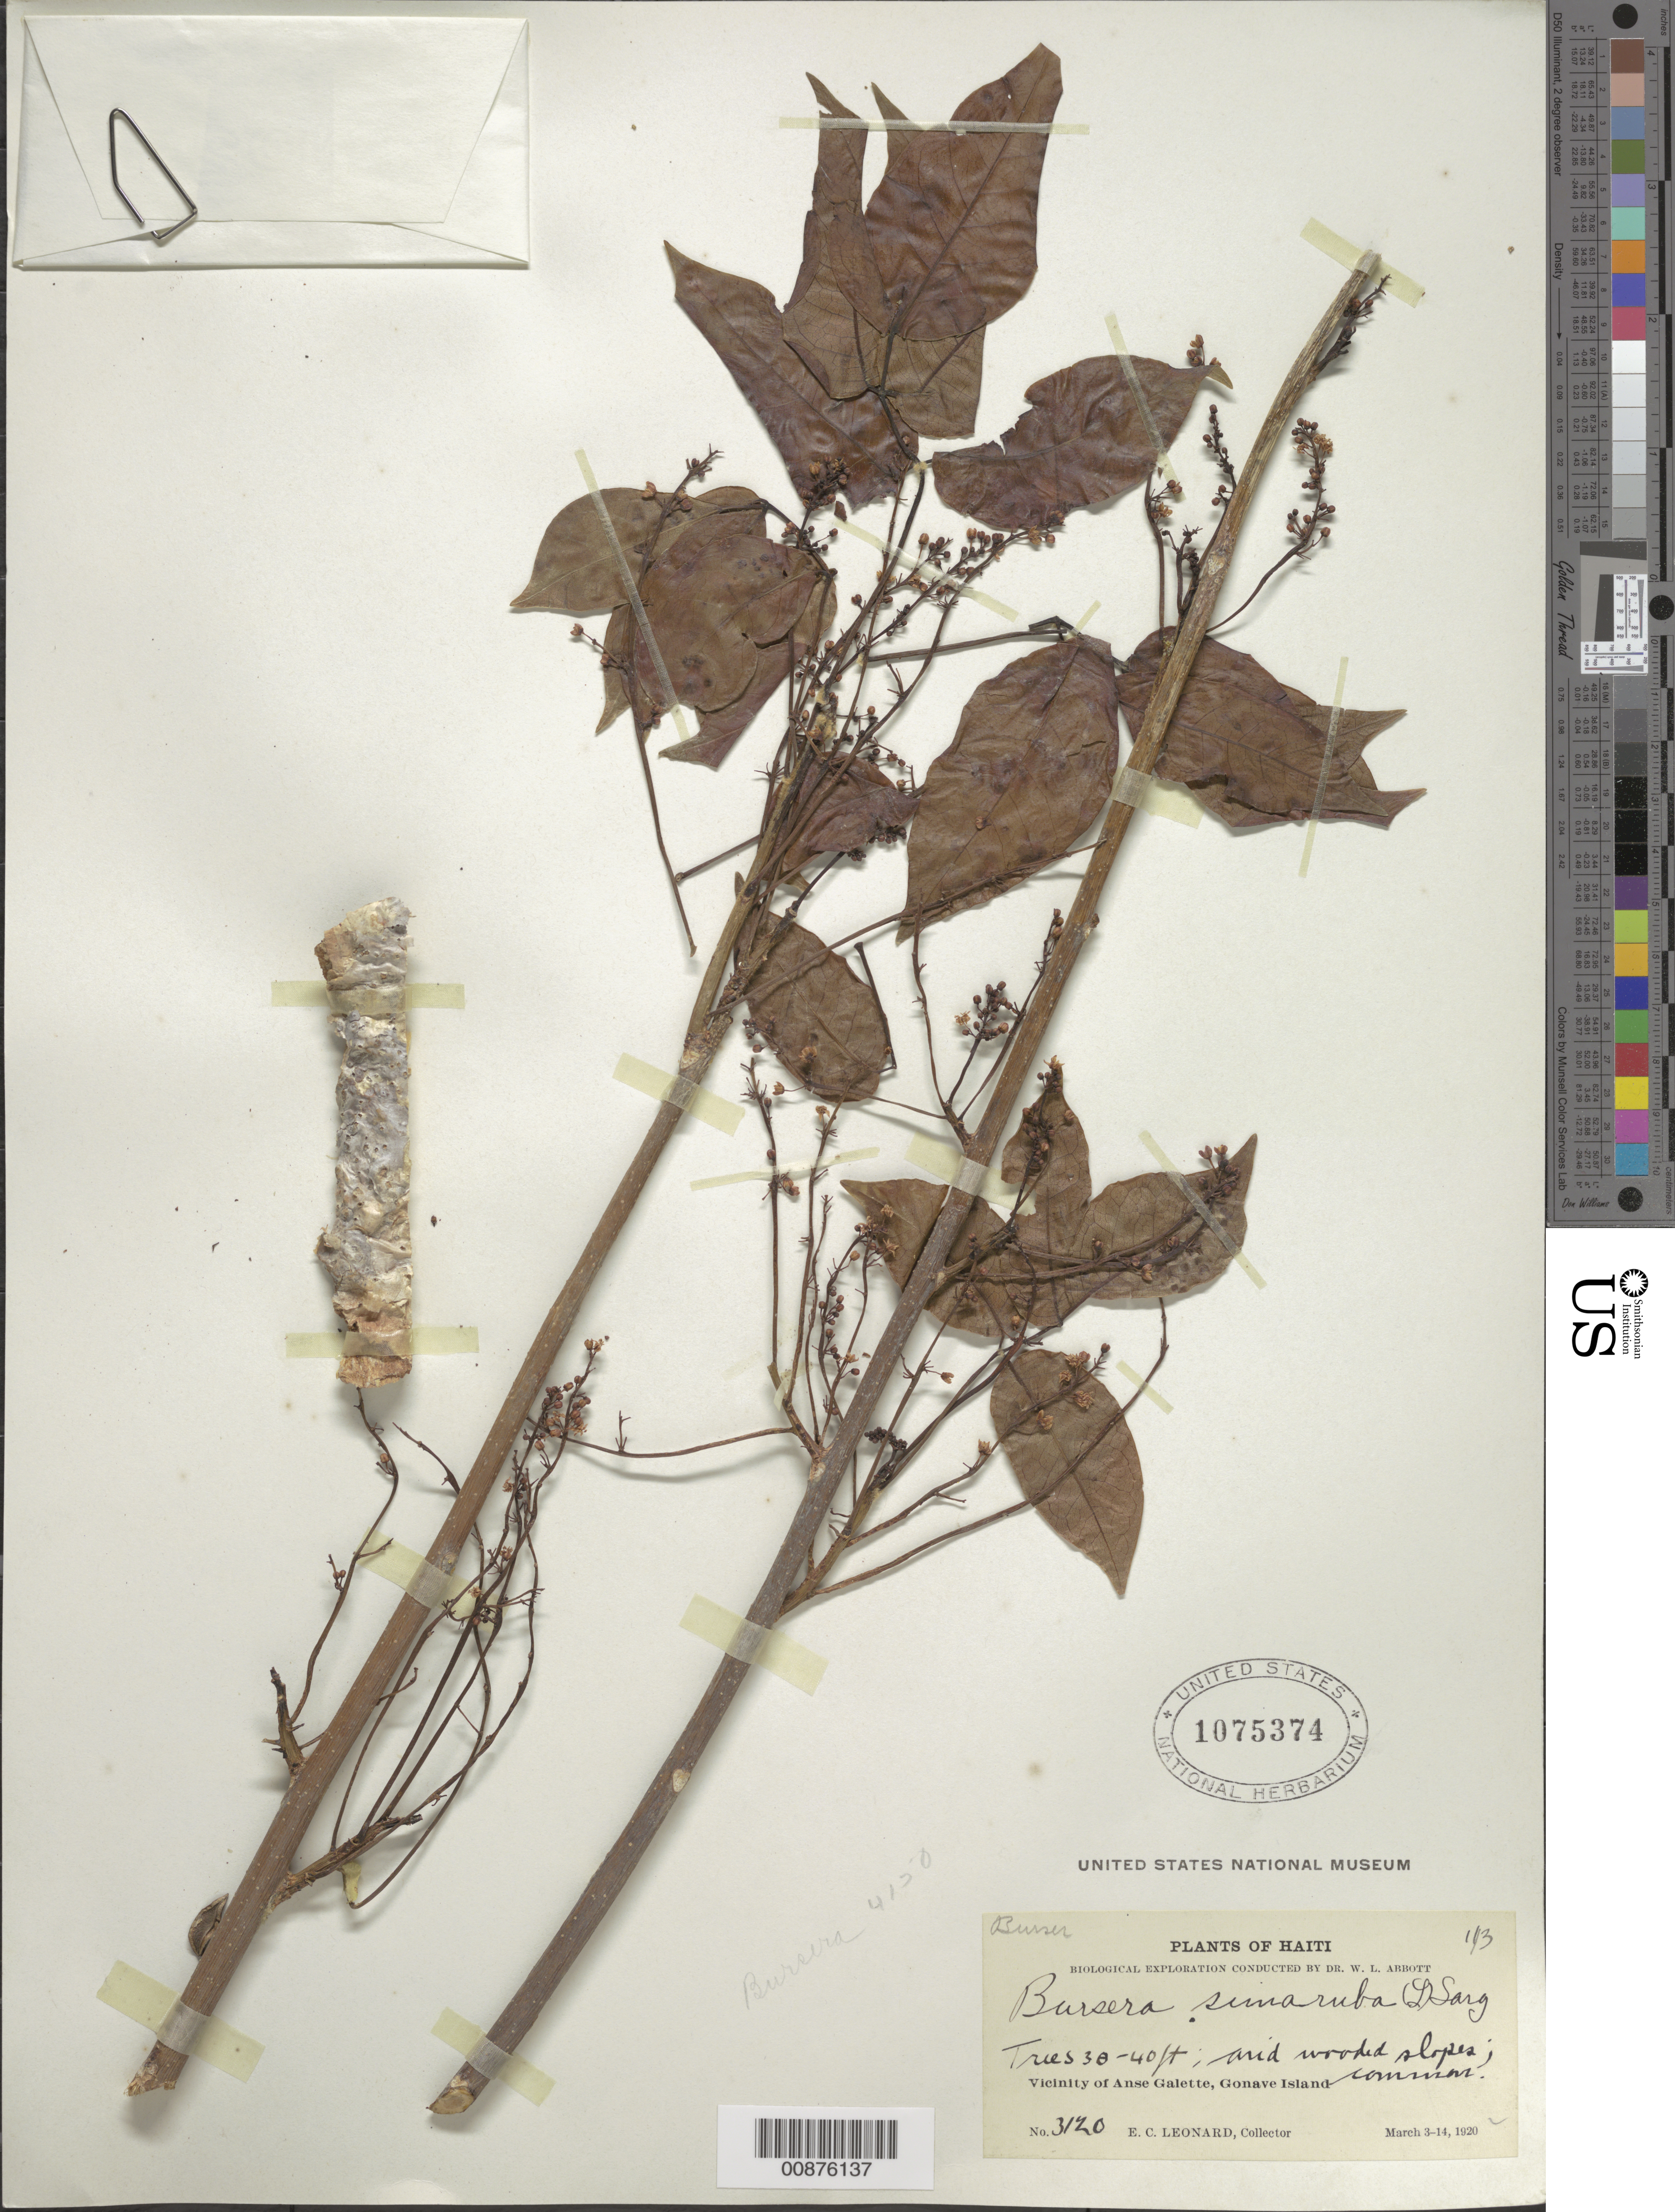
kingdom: Plantae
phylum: Tracheophyta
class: Magnoliopsida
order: Sapindales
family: Burseraceae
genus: Bursera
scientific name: Bursera simaruba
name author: (L.) Sarg.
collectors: E. C. Leonard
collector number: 3120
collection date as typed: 03 Mar 1920 to 14 Mar 1920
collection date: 1920-03-03/1920-03-14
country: Haiti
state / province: Ouest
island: Île de la Gonâve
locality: Vicinity of Anse Galette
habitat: Arid wooded slopes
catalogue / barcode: US 1075374